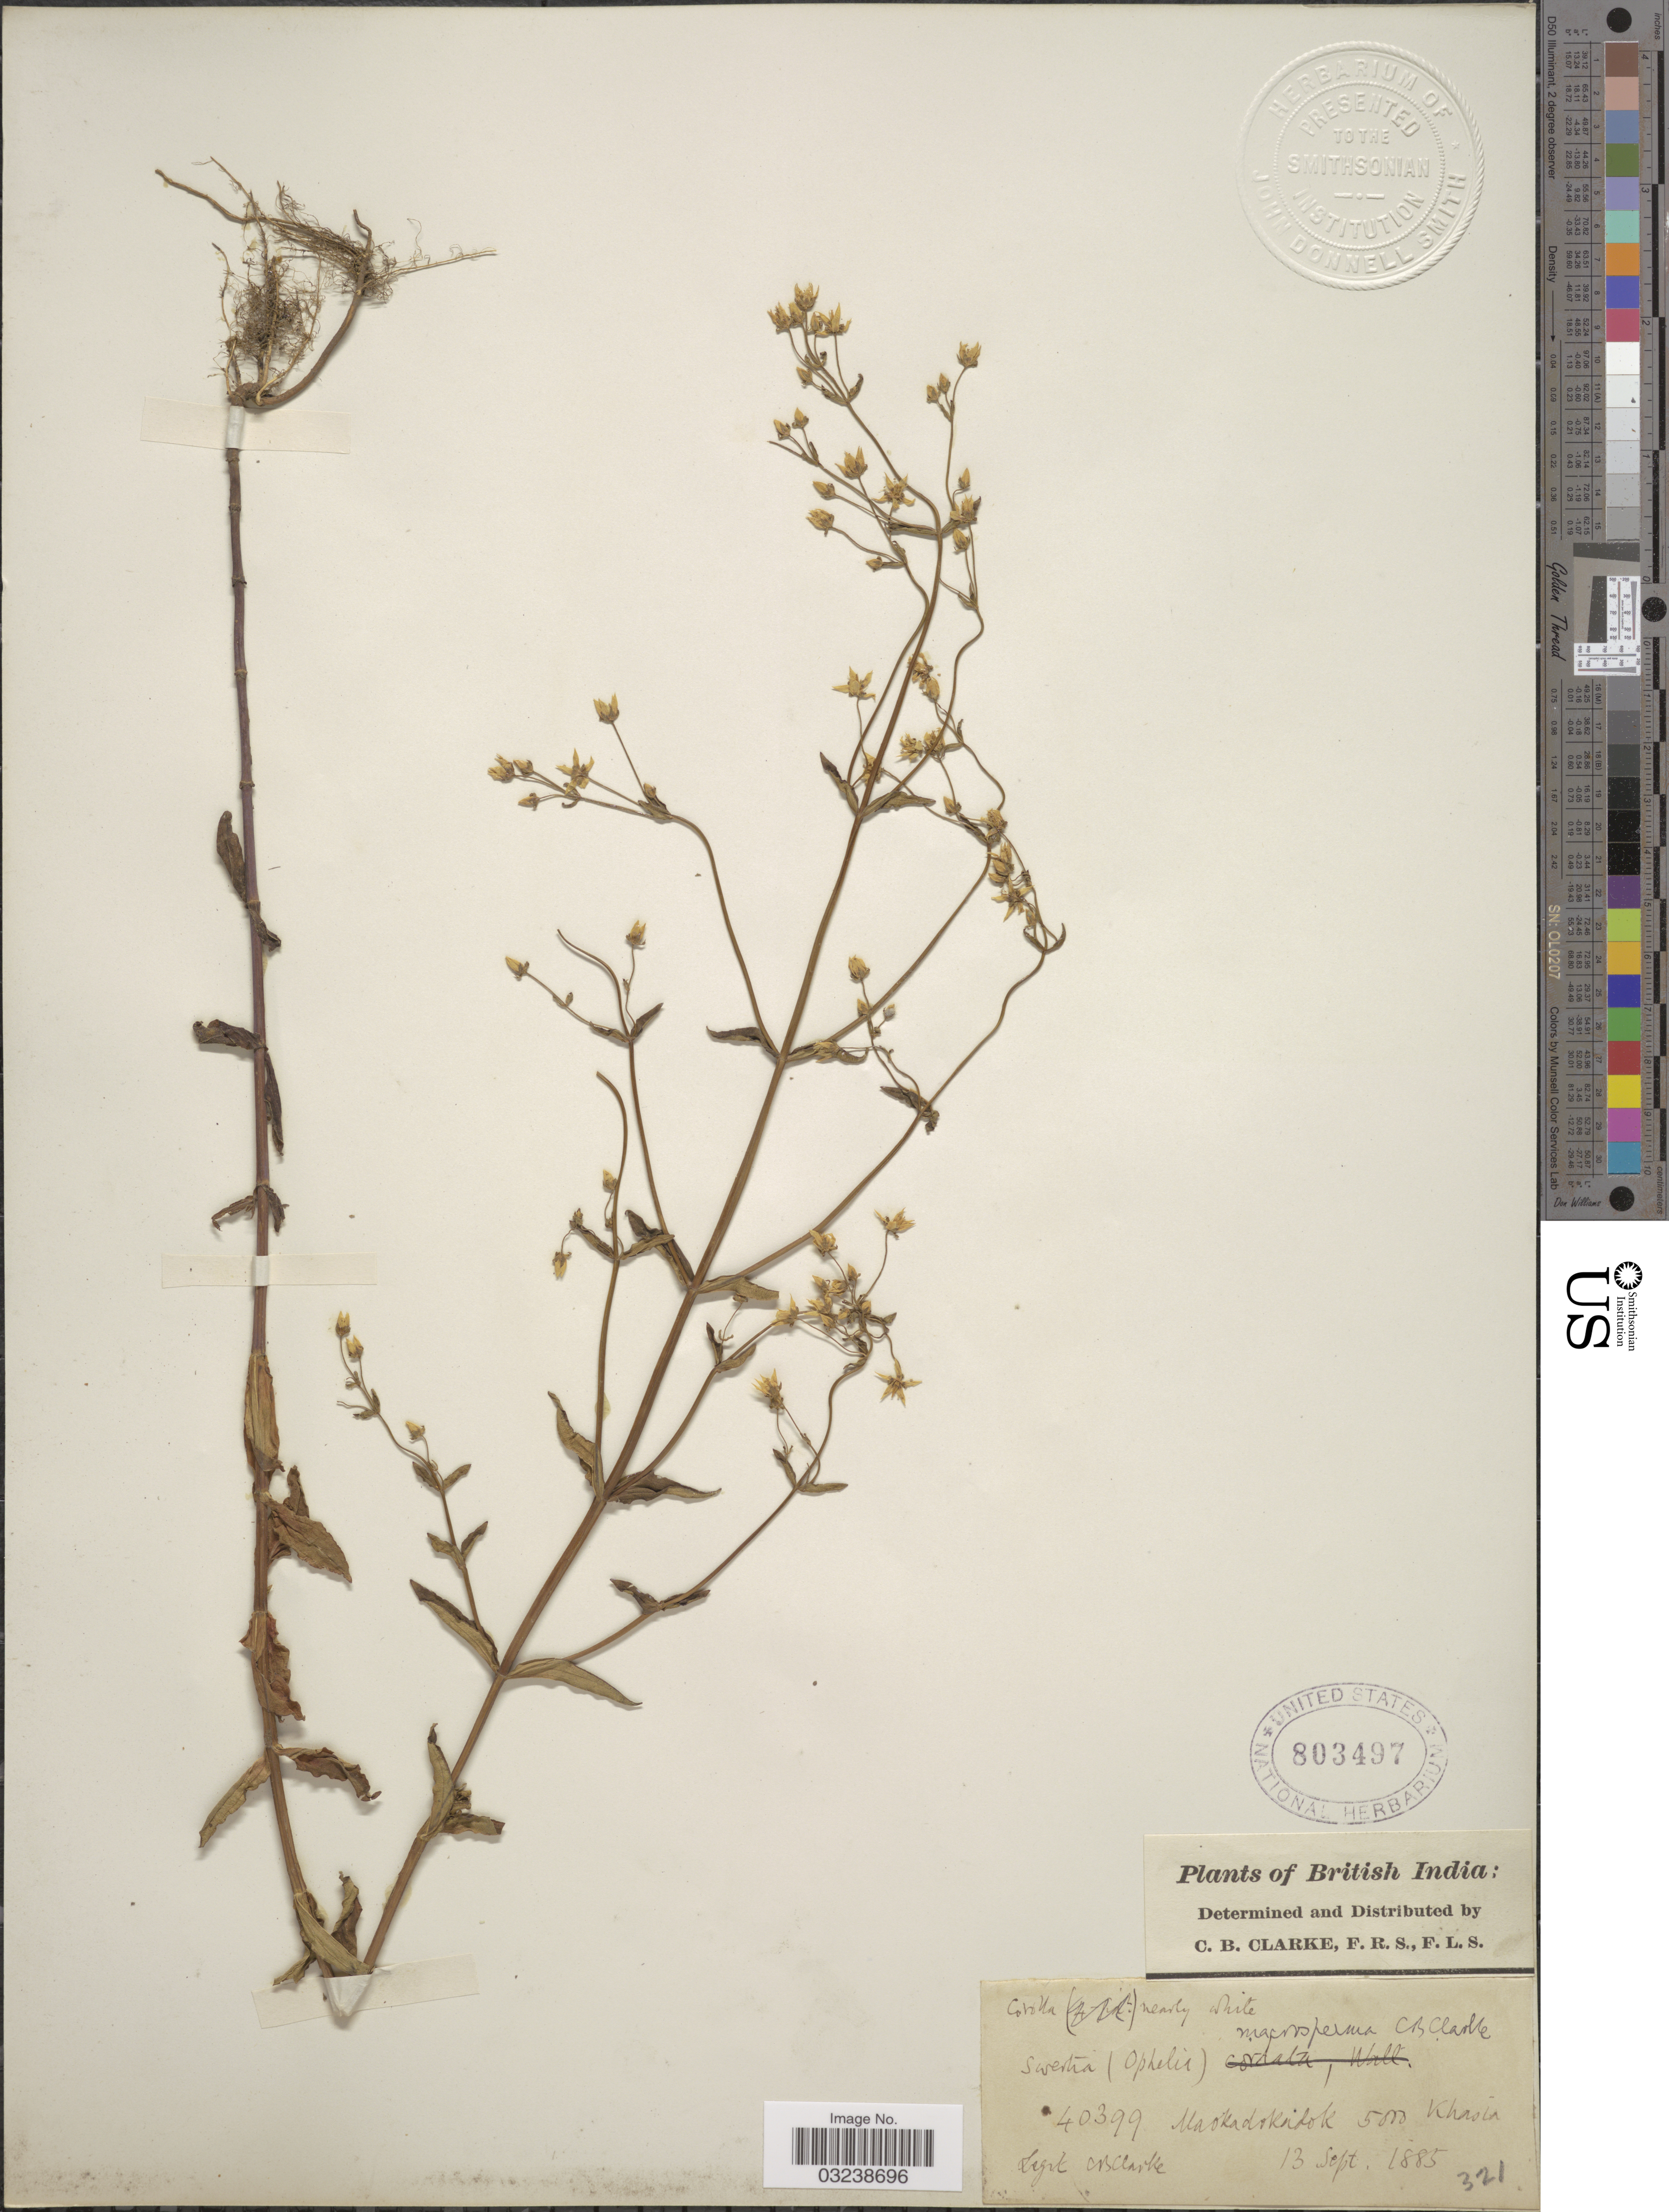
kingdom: Plantae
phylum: Tracheophyta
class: Magnoliopsida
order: Gentianales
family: Gentianaceae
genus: Swertia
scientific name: Swertia macrosperma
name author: (C.B. Clarke) C.B. Clarke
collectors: C. B. Clarke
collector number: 40399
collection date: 1885-09-13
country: India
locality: British India. Maokadokadok, Khasia.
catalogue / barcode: US 803497